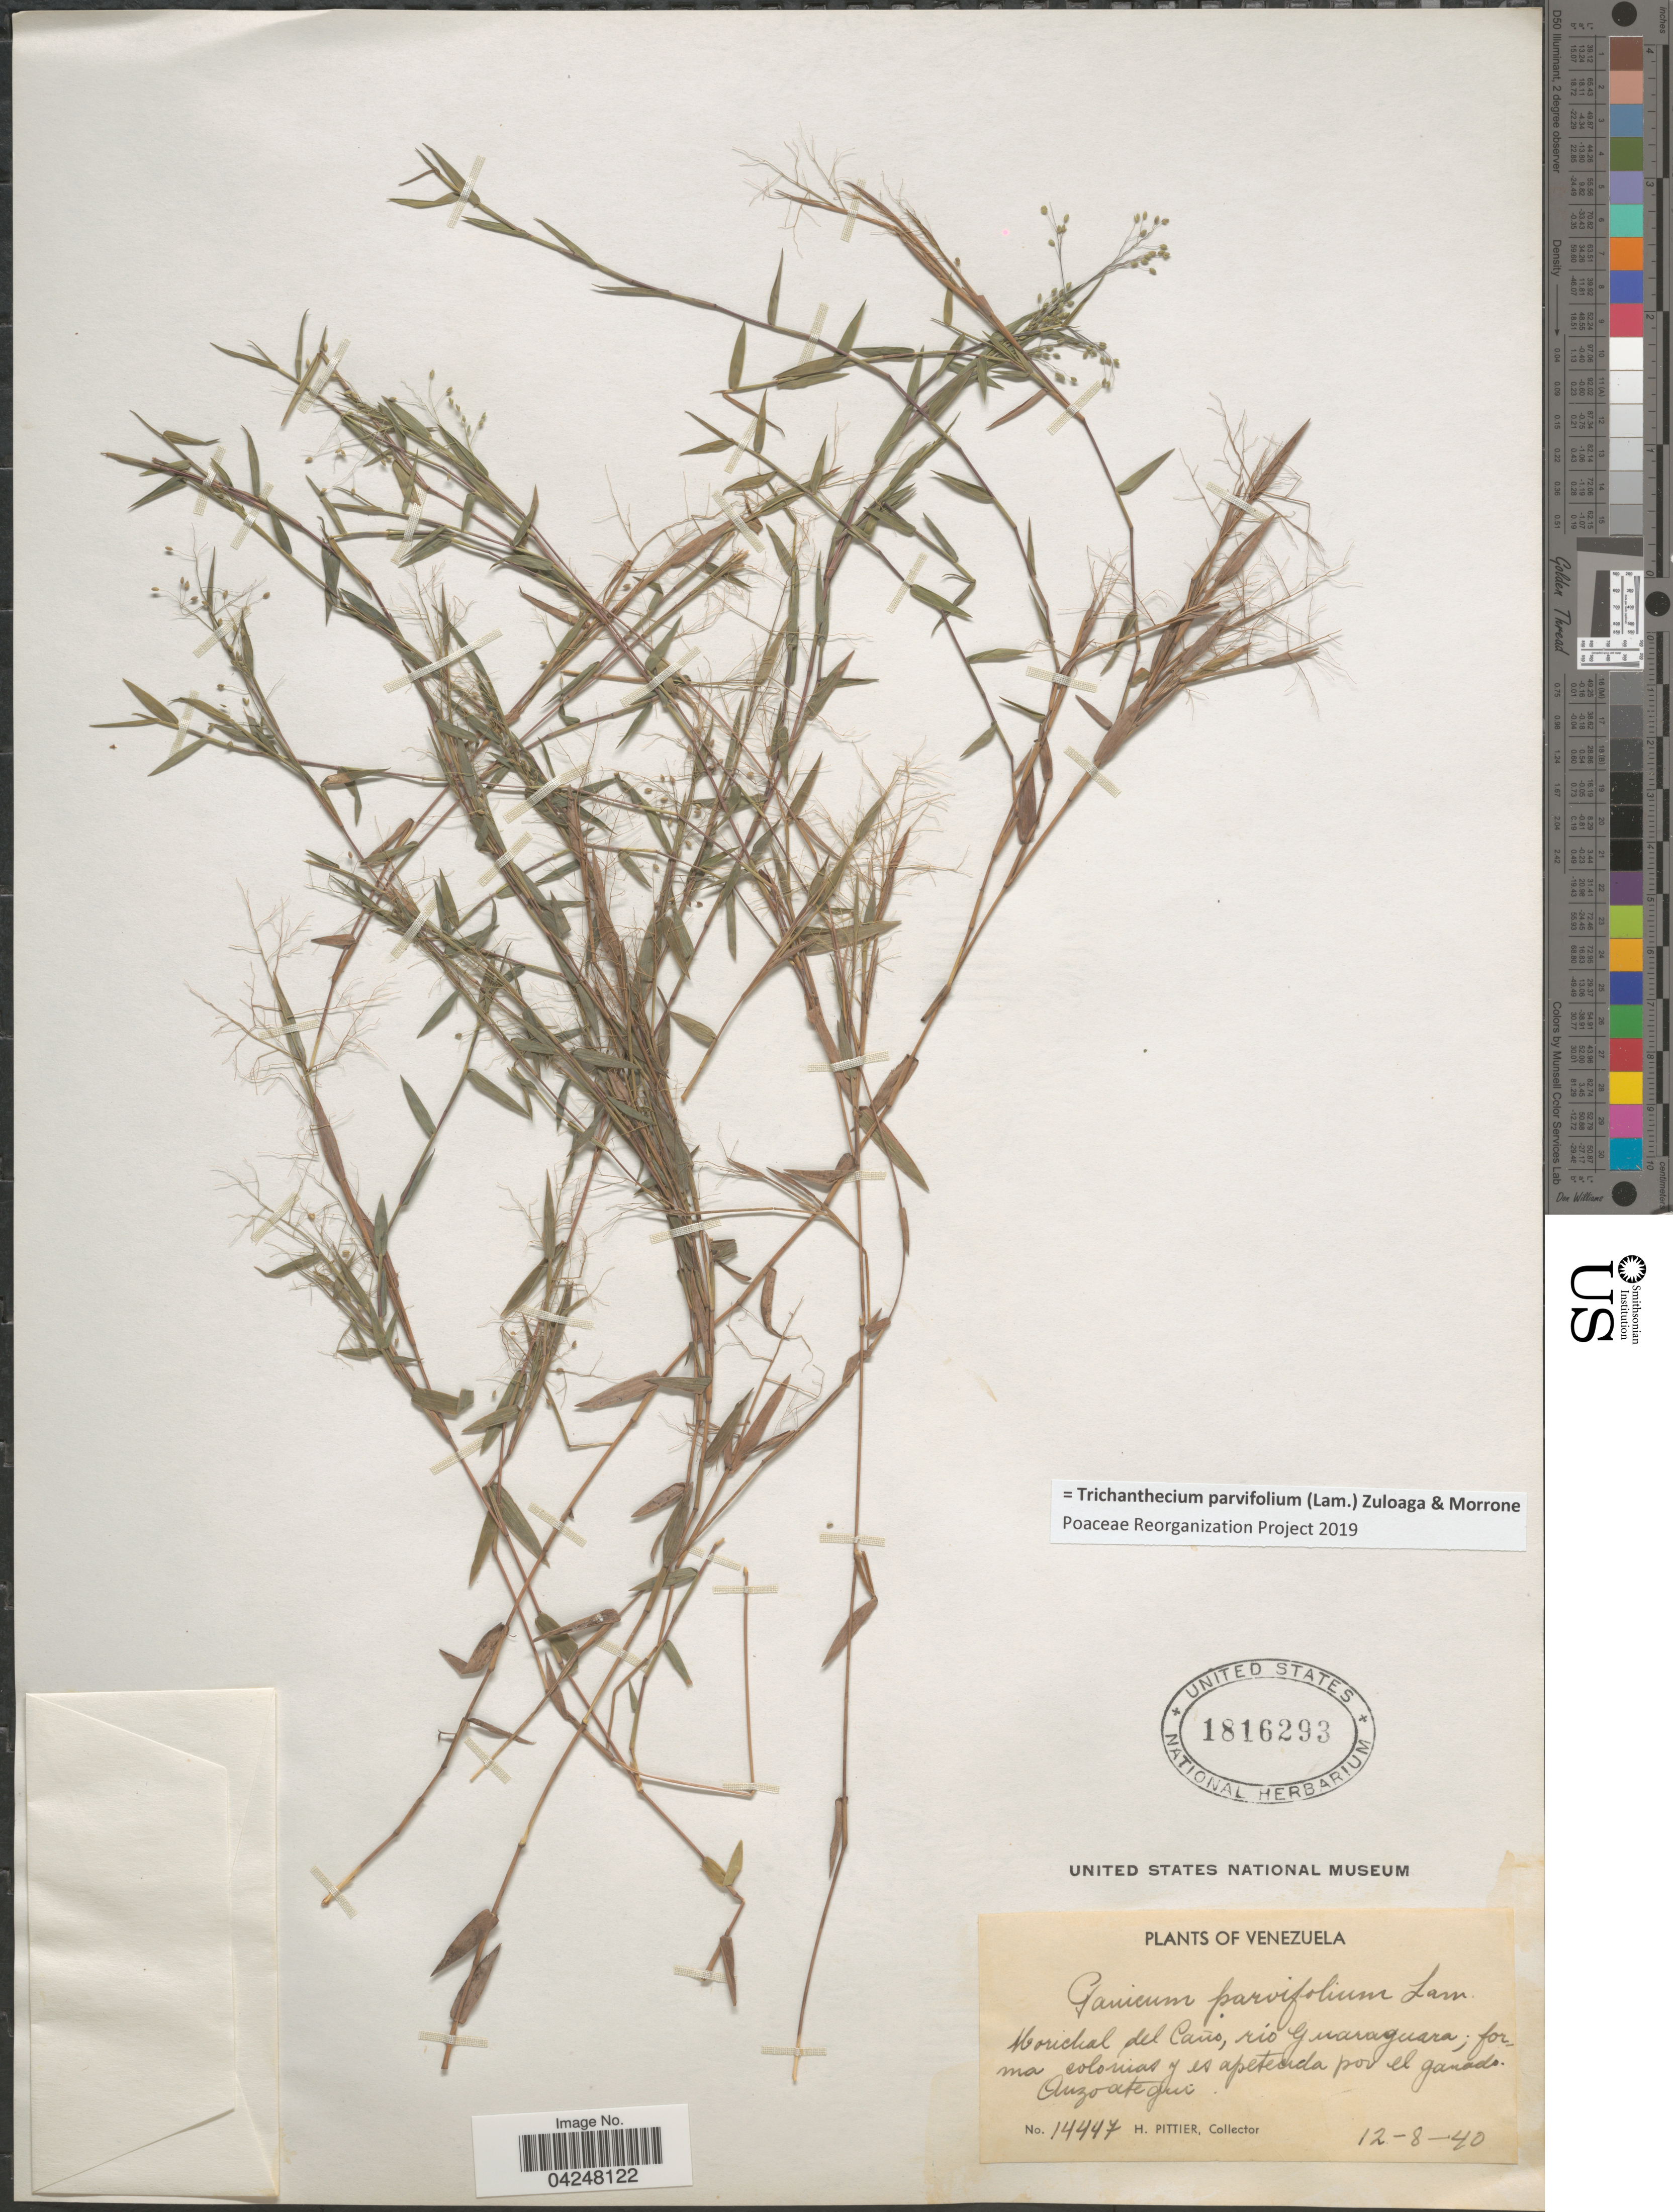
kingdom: Plantae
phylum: Tracheophyta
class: Liliopsida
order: Poales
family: Poaceae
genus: Trichanthecium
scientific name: Trichanthecium parvifolium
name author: (Lam.) Zuloaga & Morrone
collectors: H. F. Pittier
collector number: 14447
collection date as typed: Transcribed d/m/y: 12/8/40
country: Venezuela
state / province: Anzoategui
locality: Morichal del Caño, rio Guaraguara.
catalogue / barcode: US 1816293